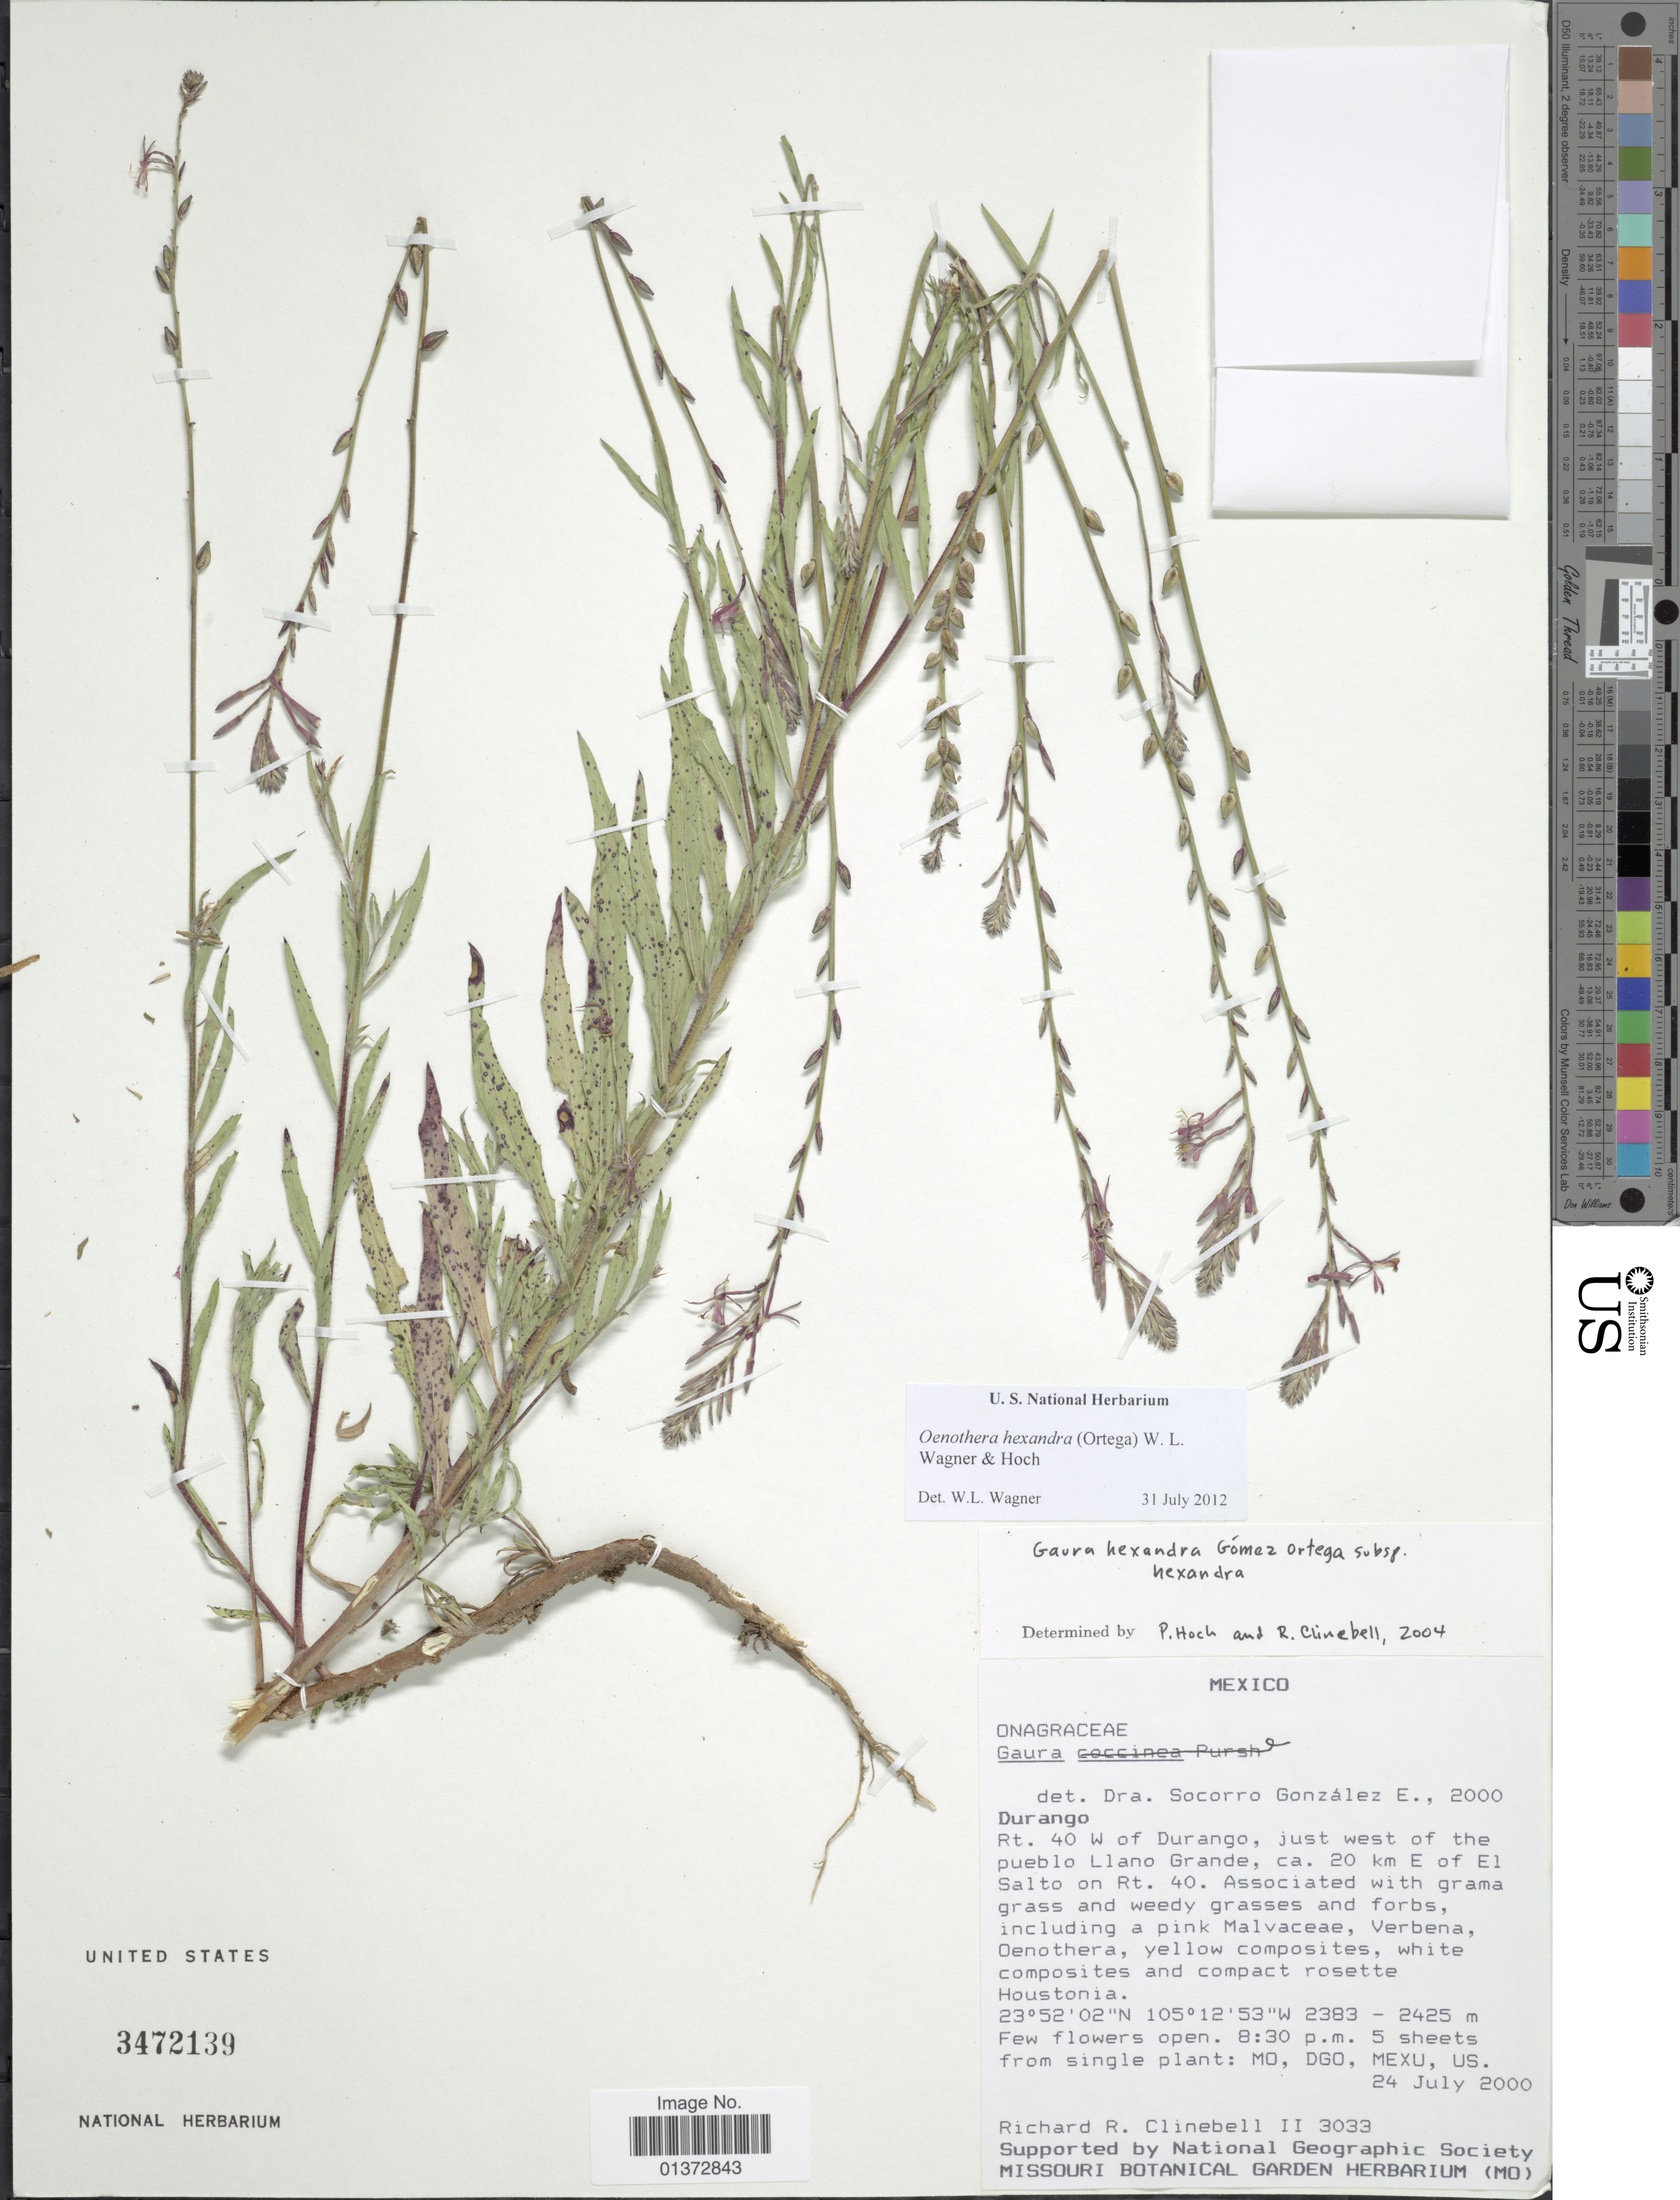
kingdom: Plantae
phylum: Tracheophyta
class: Magnoliopsida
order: Myrtales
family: Onagraceae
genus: Oenothera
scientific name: Oenothera hexandra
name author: (Ortega) W.L. Wagner & Hoch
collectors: R. Clinebell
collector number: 3033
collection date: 2000-07-24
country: Mexico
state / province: Durango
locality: Rt. 40 W of Durango, just west of the pueblo Llano Grande, ca. 20 km E of El Salto on Rt. 40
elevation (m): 2383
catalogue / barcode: US 3472139